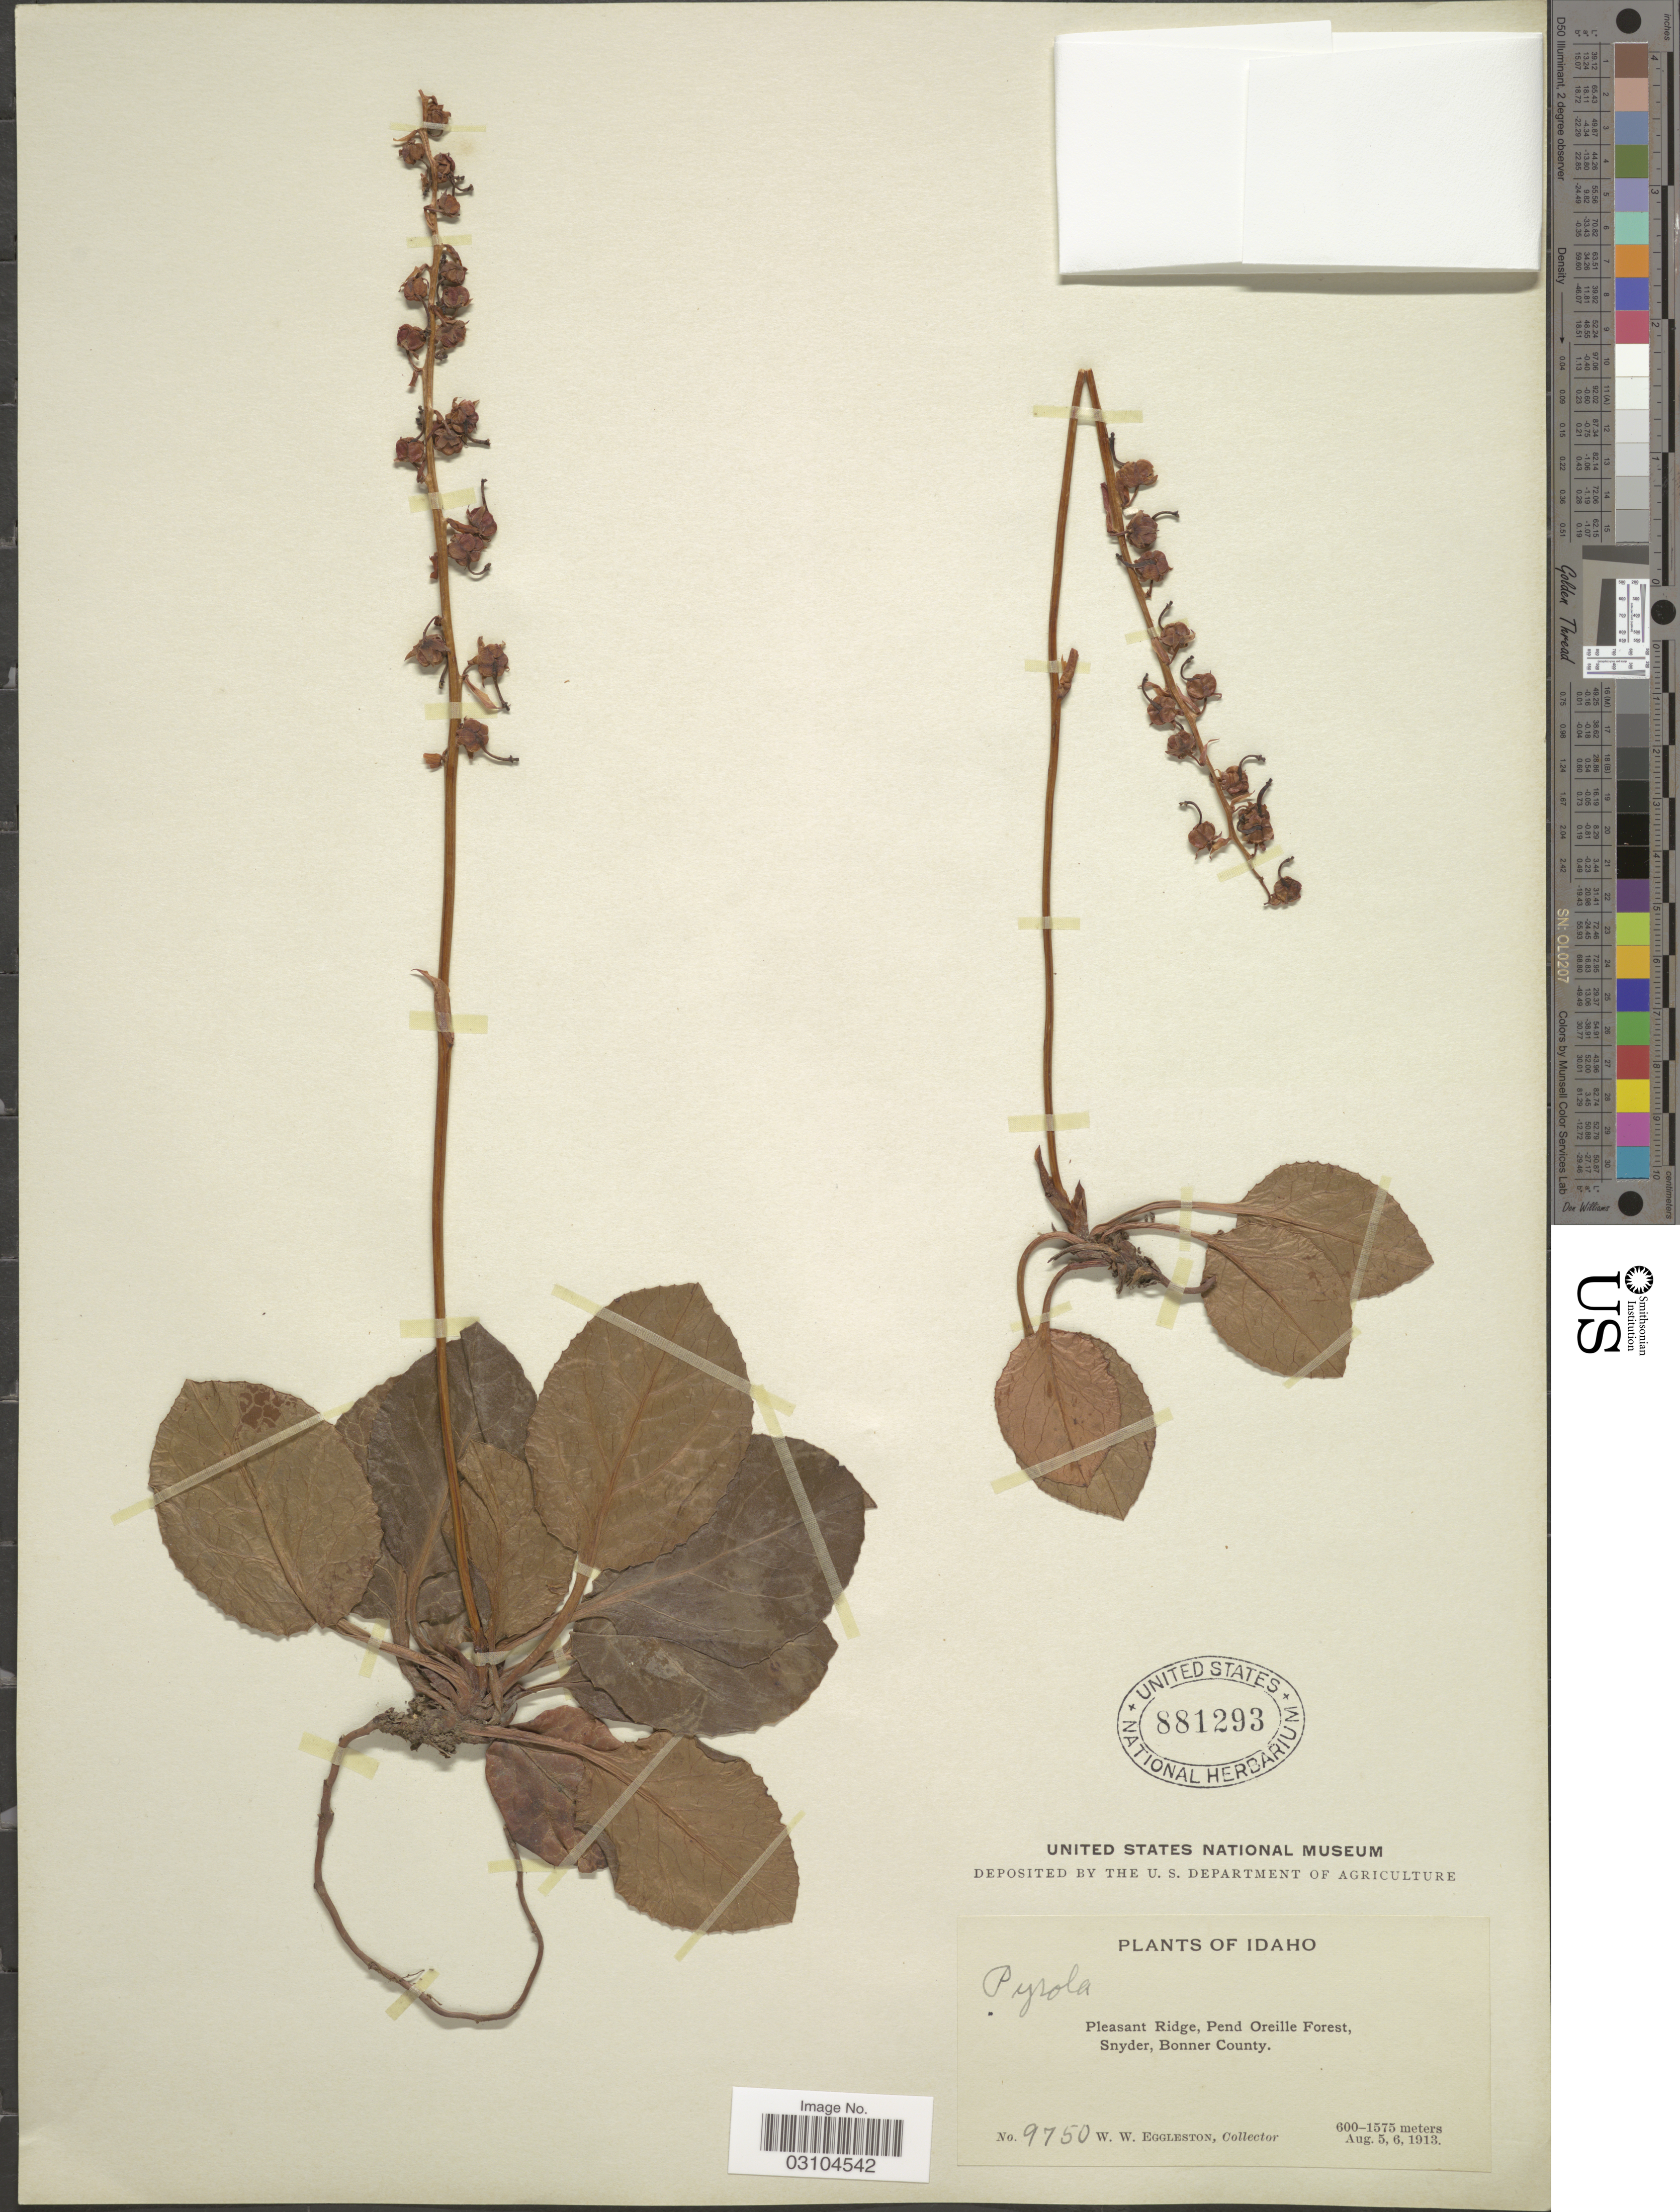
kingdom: Plantae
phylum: Tracheophyta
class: Magnoliopsida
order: Ericales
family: Ericaceae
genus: Pyrola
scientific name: Pyrola sp.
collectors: W. W. Eggleston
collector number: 9750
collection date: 1913-08-05/1913-08-06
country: United States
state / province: Idaho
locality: Pleasant Ridge, Pend Oreille Forest, Snyder, Bonner County.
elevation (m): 600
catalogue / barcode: US 881293